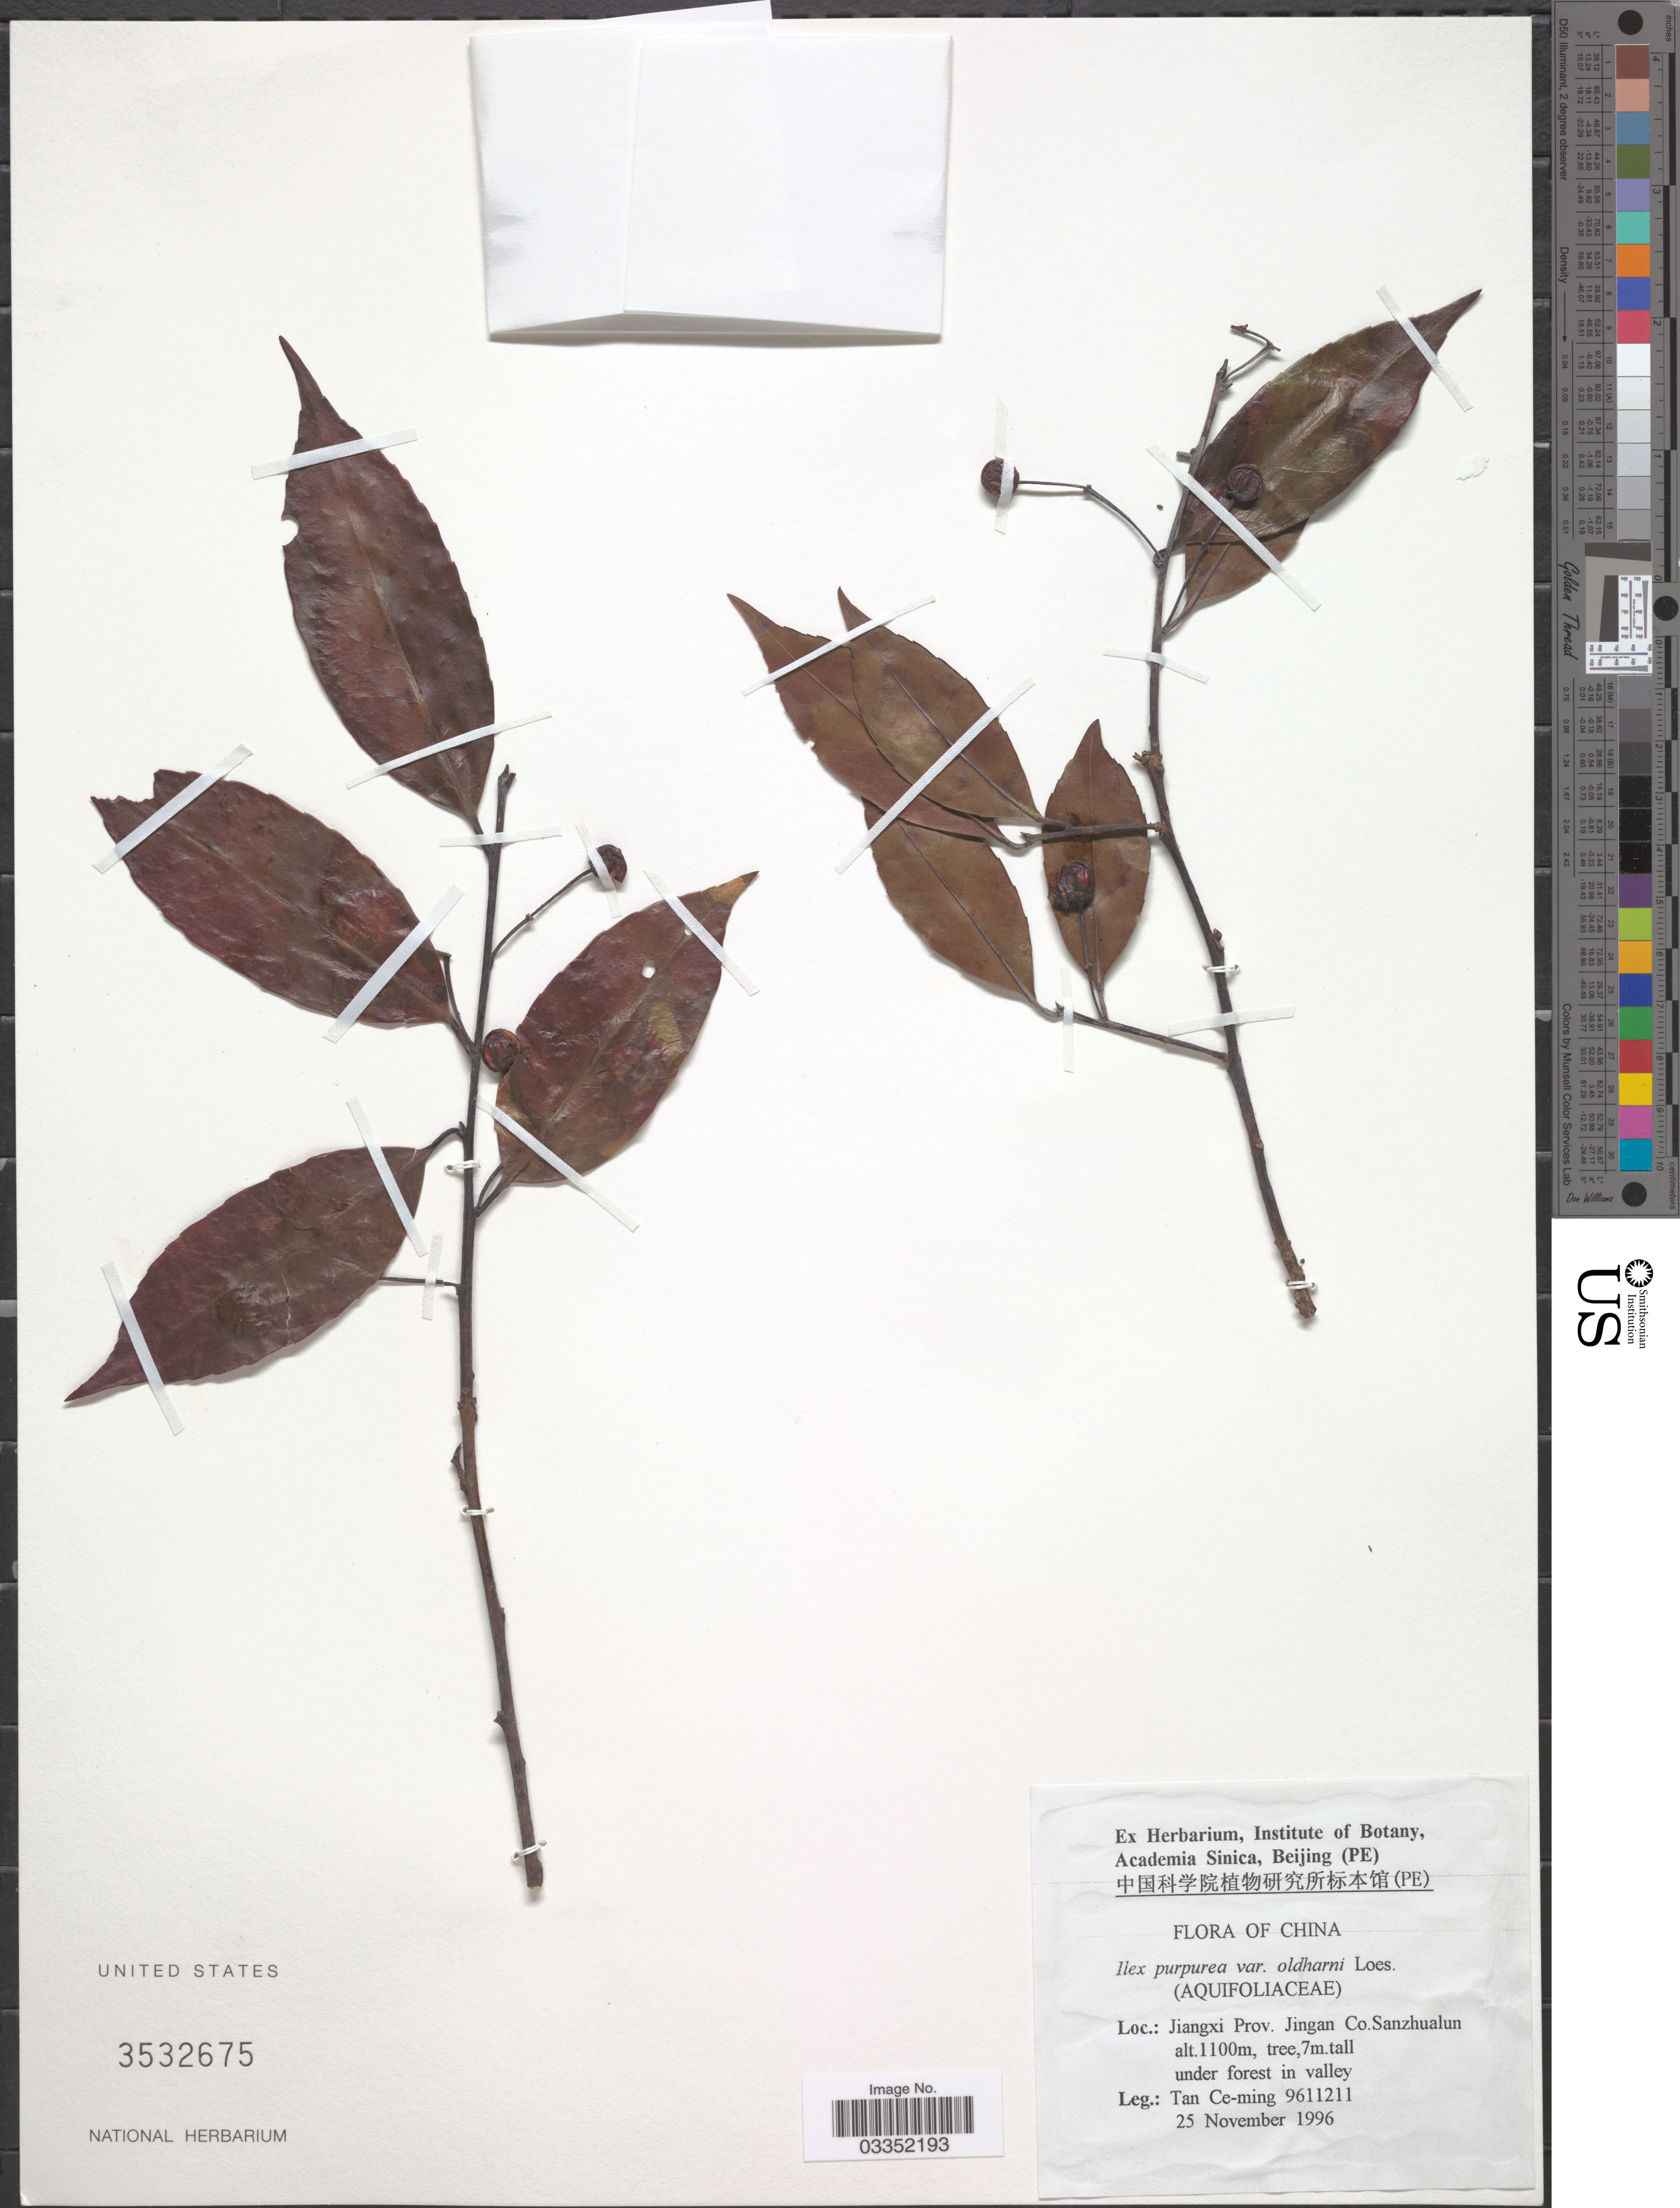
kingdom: Plantae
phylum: Tracheophyta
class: Magnoliopsida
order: Aquifoliales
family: Aquifoliaceae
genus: Ilex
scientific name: Ilex purpurea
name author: Hassk.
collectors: Tan Ce-Ming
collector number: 9611211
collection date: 1996-11-25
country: China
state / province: Jiangxi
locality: Jiangxi Prov. Jingan Co. Sanzhualun.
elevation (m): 1100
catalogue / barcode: US 3532675